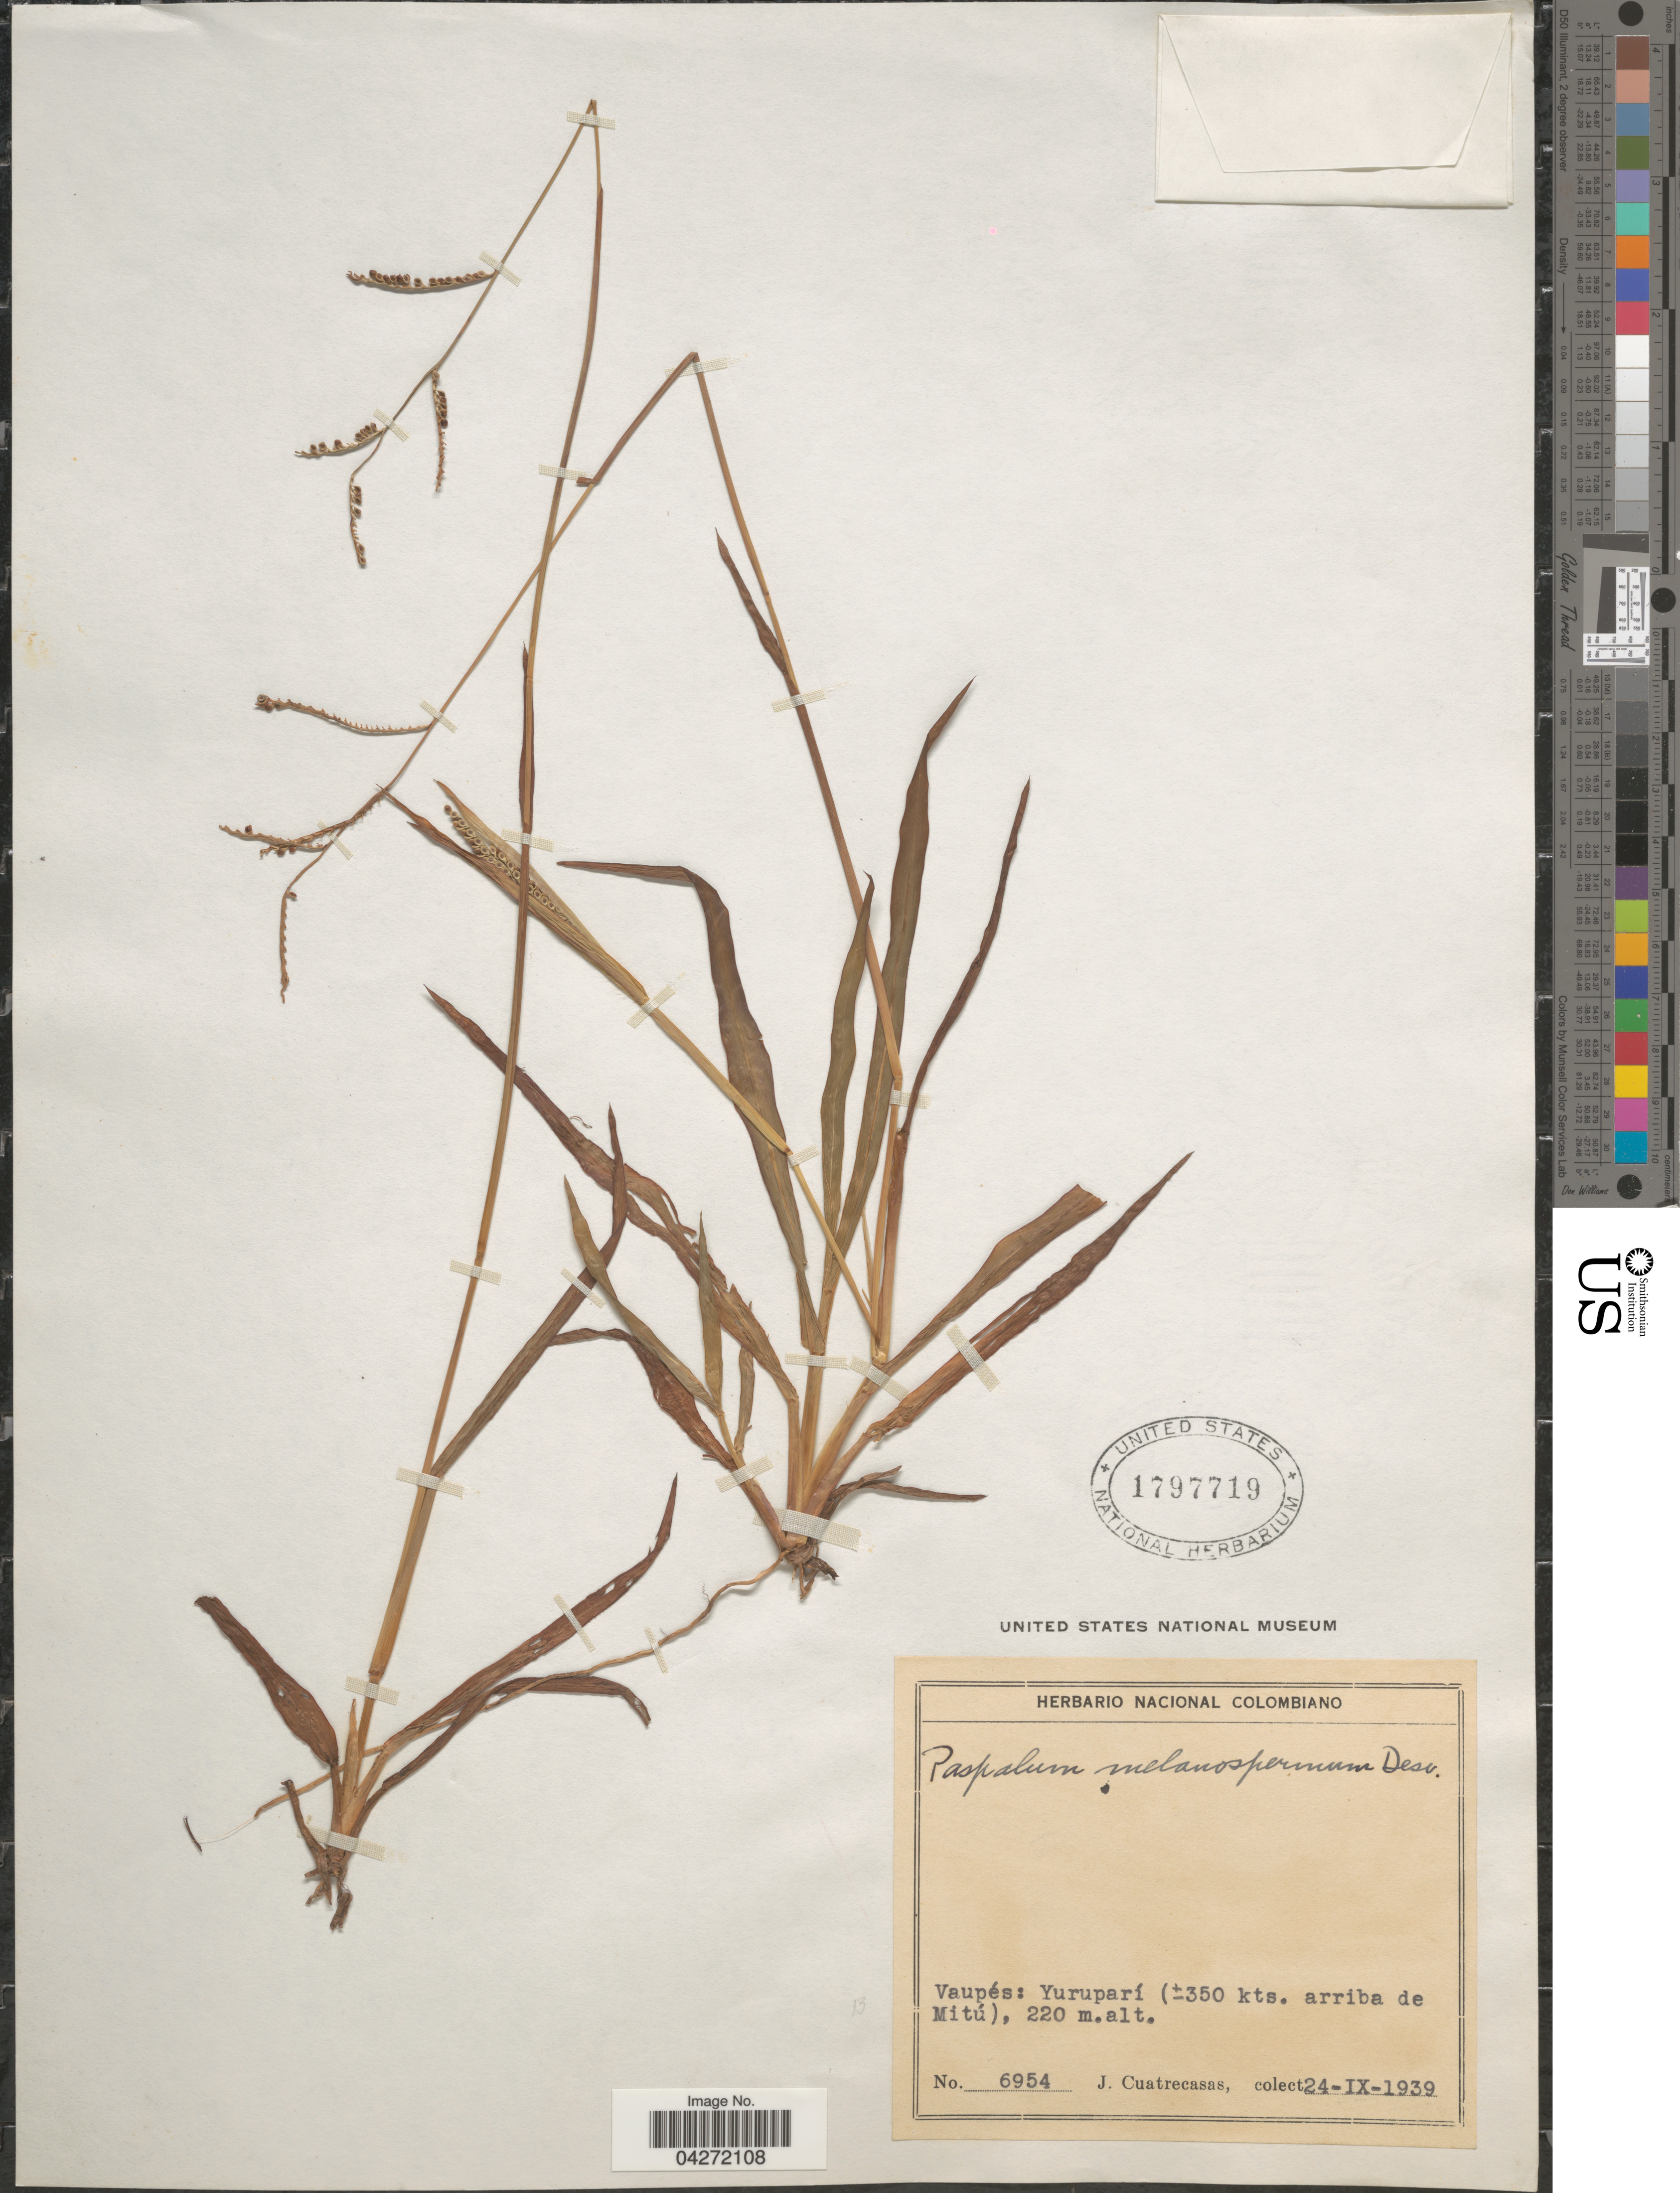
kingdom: Plantae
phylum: Tracheophyta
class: Liliopsida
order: Poales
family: Poaceae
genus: Paspalum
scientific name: Paspalum melanospermum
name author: Desv. ex Poir.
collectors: J. Cuatrecasas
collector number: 6954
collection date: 1939-09-24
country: Colombia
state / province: Vaupés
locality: Yuruparí (±350 kts. arriba de Mitú).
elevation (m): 220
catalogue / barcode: US 1797719